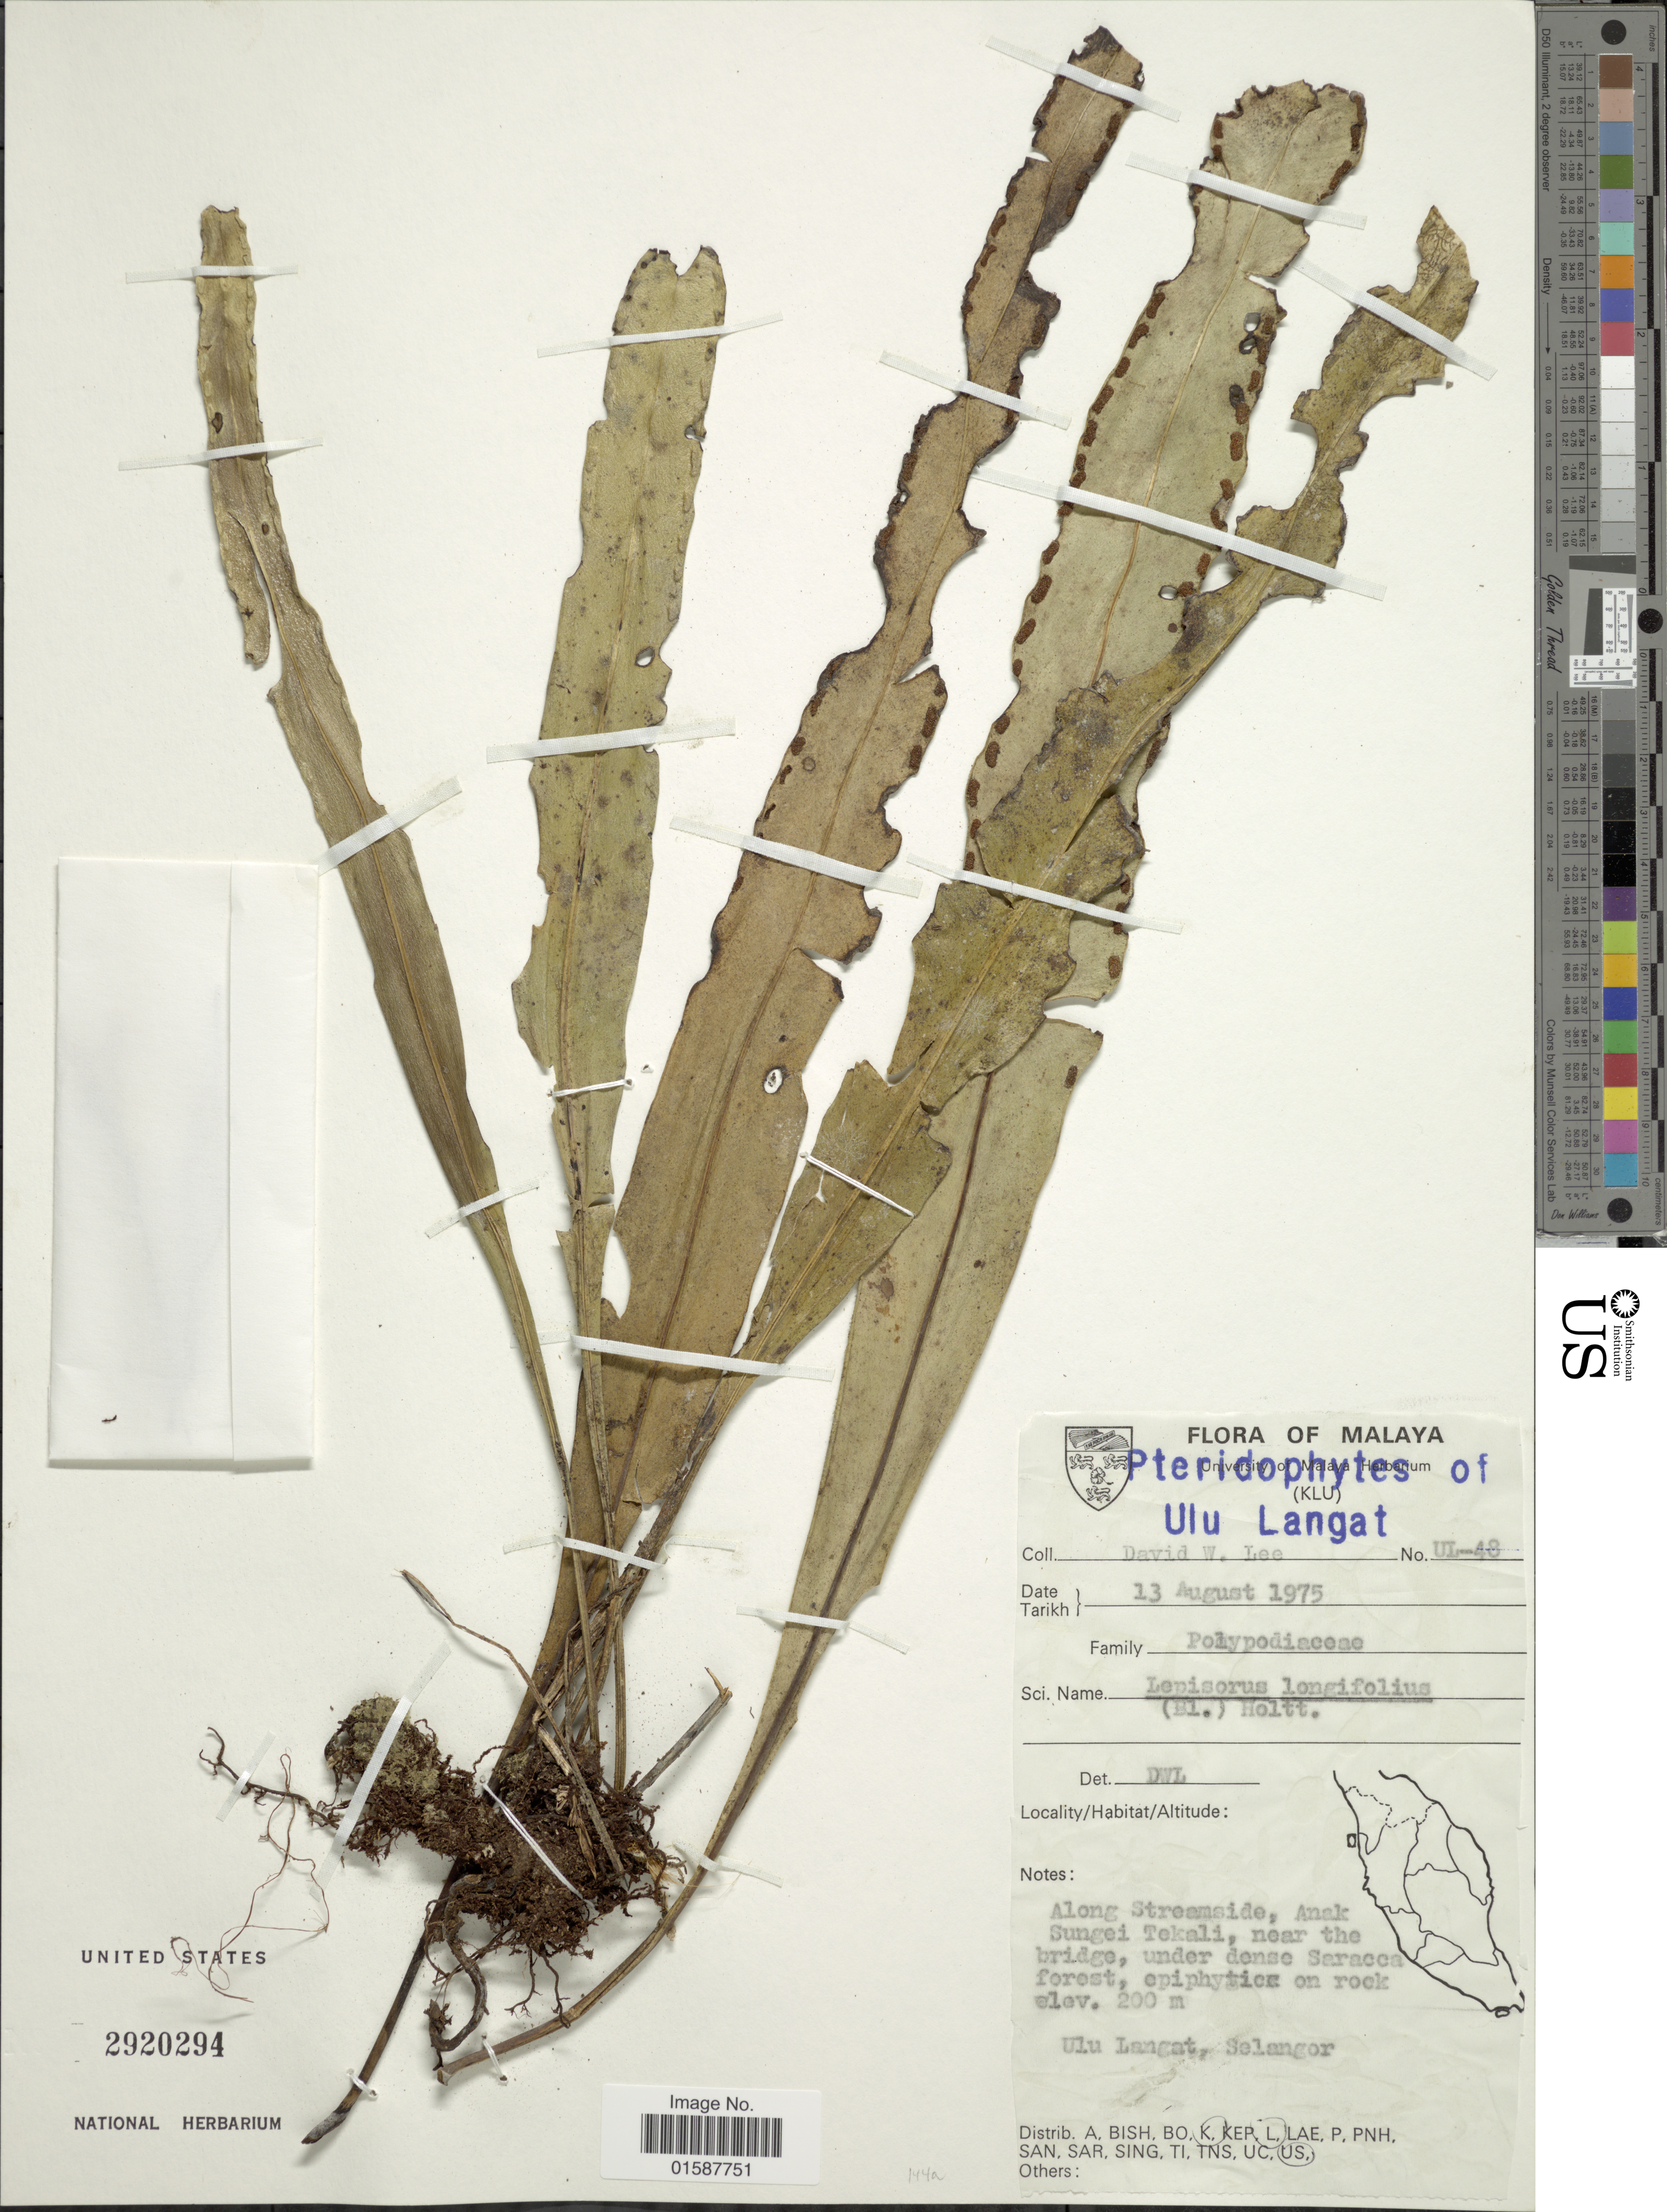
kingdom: Plantae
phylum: Tracheophyta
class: Polypodiopsida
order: Polypodiales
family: Polypodiaceae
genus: Lepisorus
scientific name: Lepisorus longifolius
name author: (Blume) Holttum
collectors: D. Lee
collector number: UL-48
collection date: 1975-08-13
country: Malaysia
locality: Malaya, Ulu Langat, along streamside, Anak Sungei Tekali, near the bridge, under dense Saracca forest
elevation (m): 200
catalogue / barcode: US 2920294